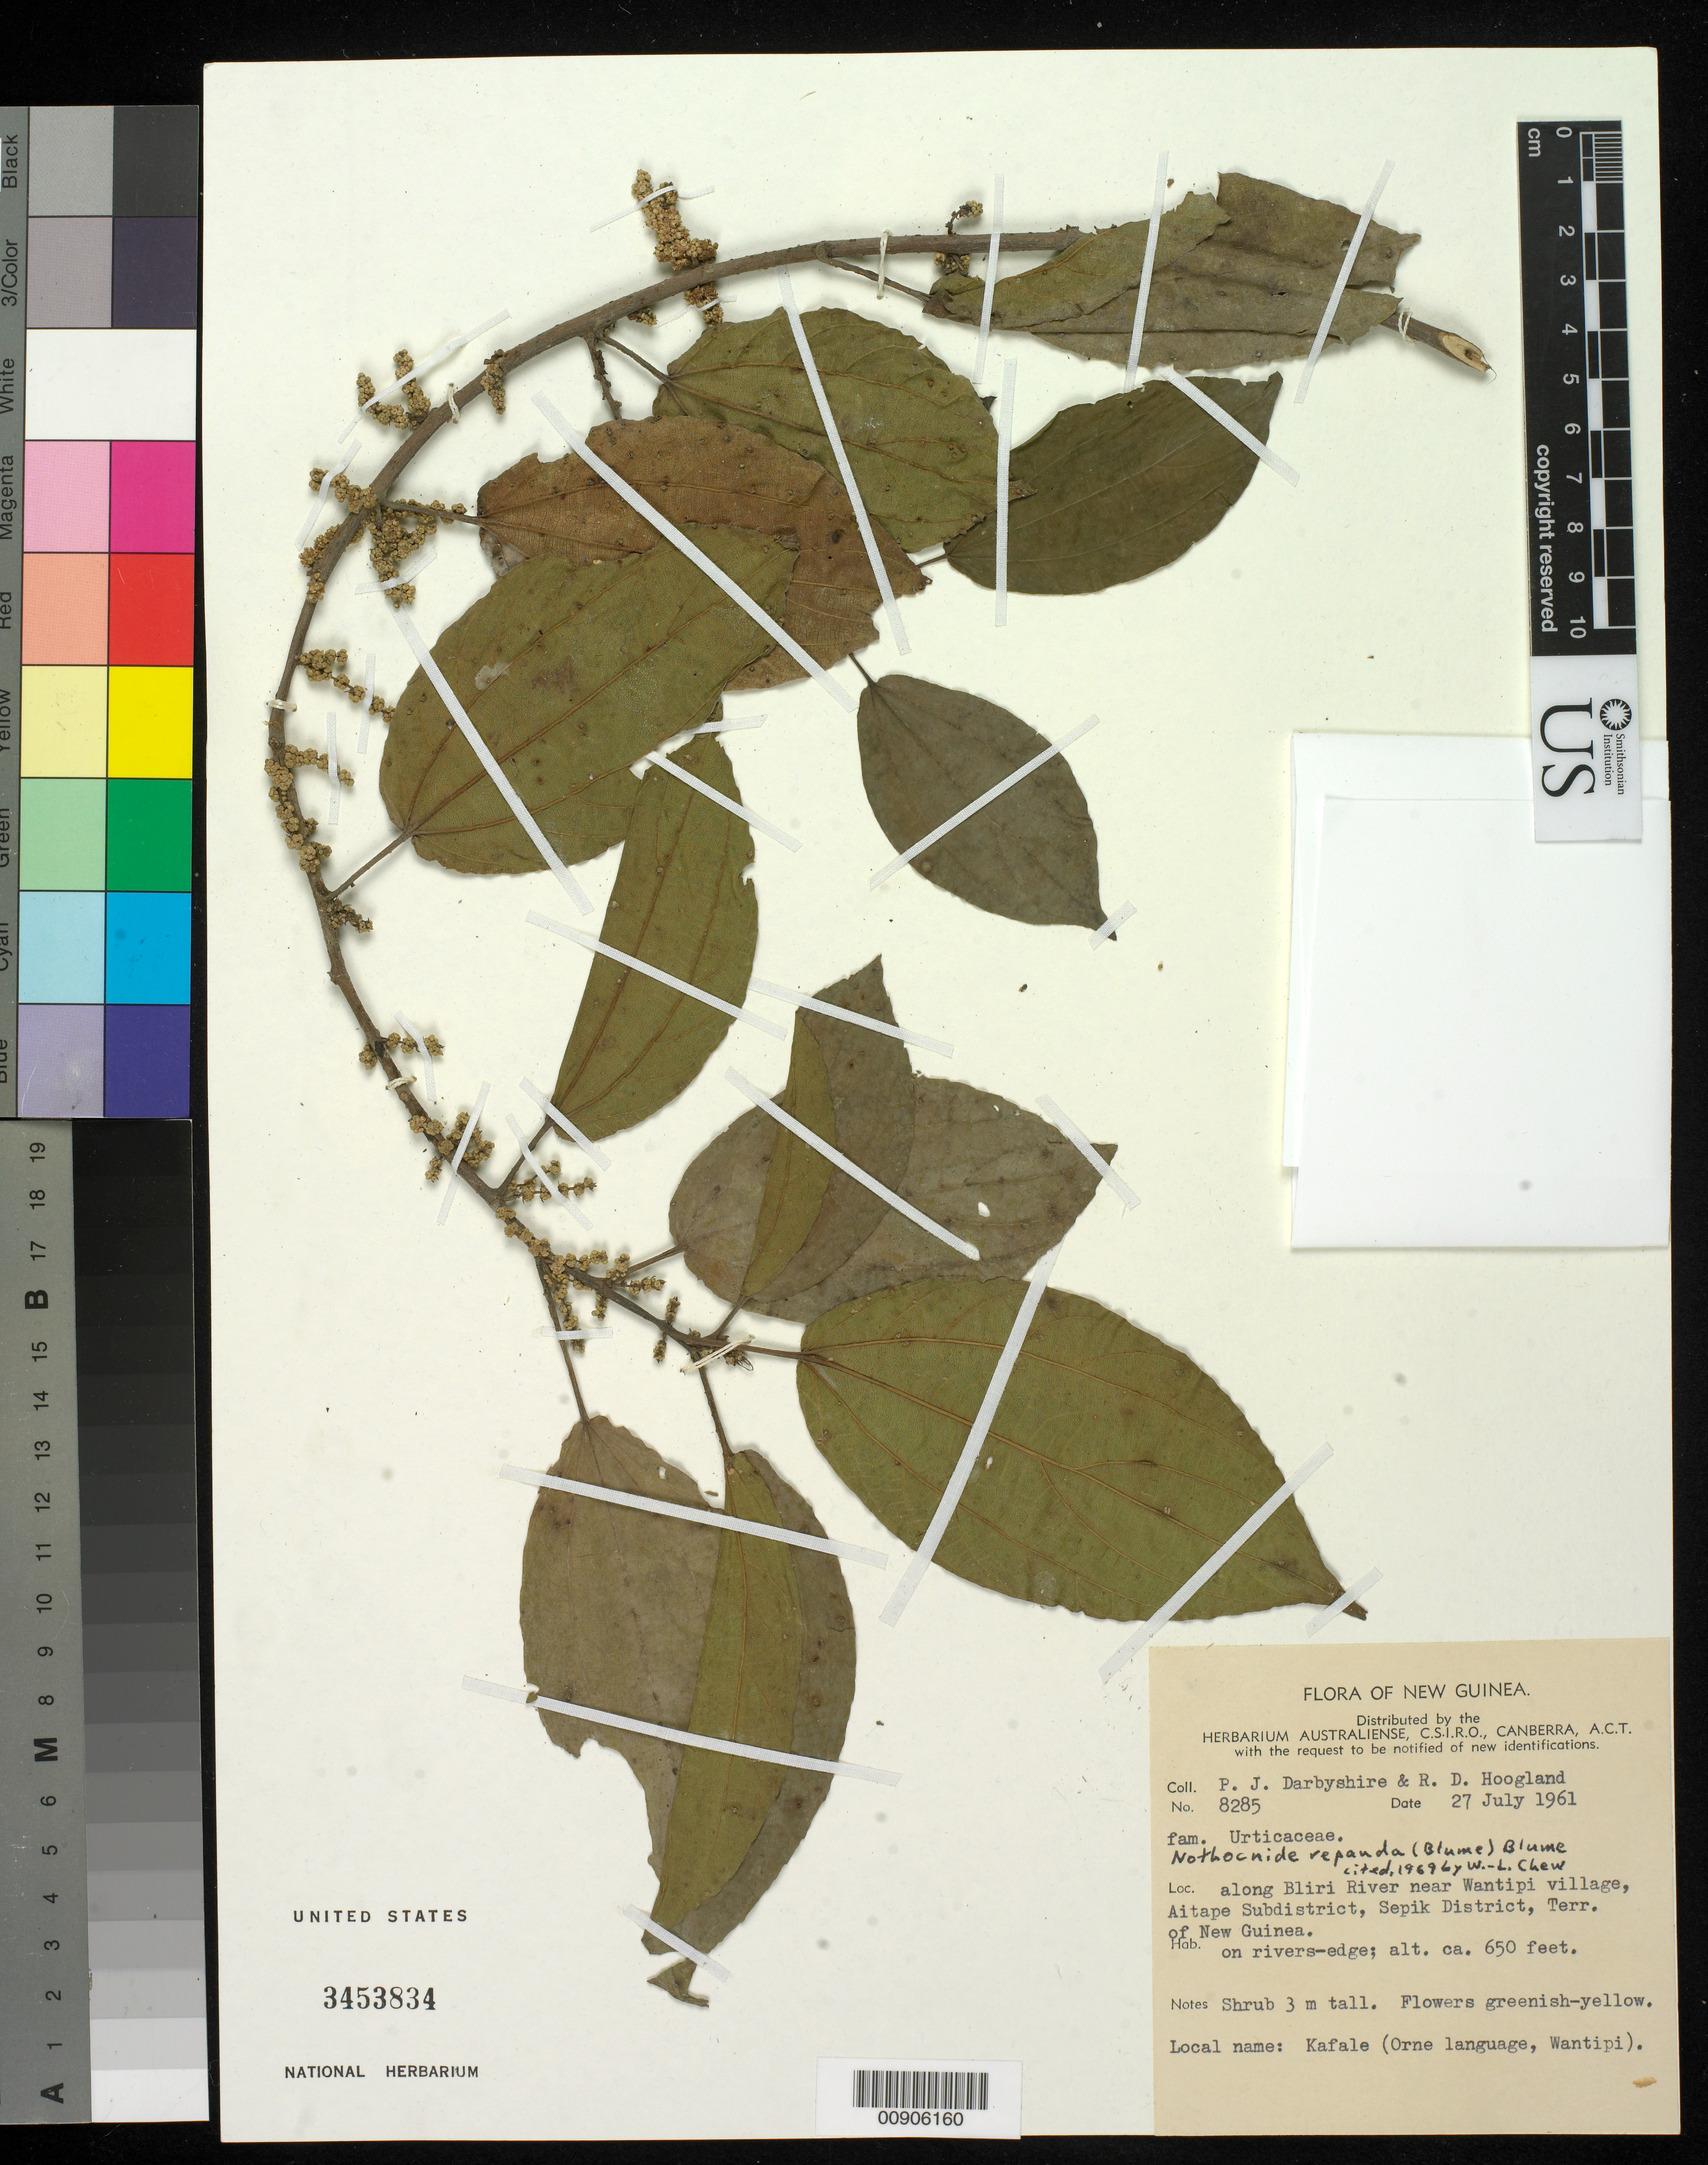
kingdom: Plantae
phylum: Tracheophyta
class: Magnoliopsida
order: Rosales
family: Urticaceae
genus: Nothocnide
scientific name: Nothocnide repanda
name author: (Blume) Blume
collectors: P. Darbyshire & R. D. Hoogland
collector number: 8285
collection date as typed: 27 Jul 1961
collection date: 1961-07-27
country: Papua New Guinea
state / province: Sandaun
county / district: Aitape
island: New Guinea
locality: along Bliri River near Wantipi village, Aitape Subdistrict, Sepik District.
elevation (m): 198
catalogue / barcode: US 3453834